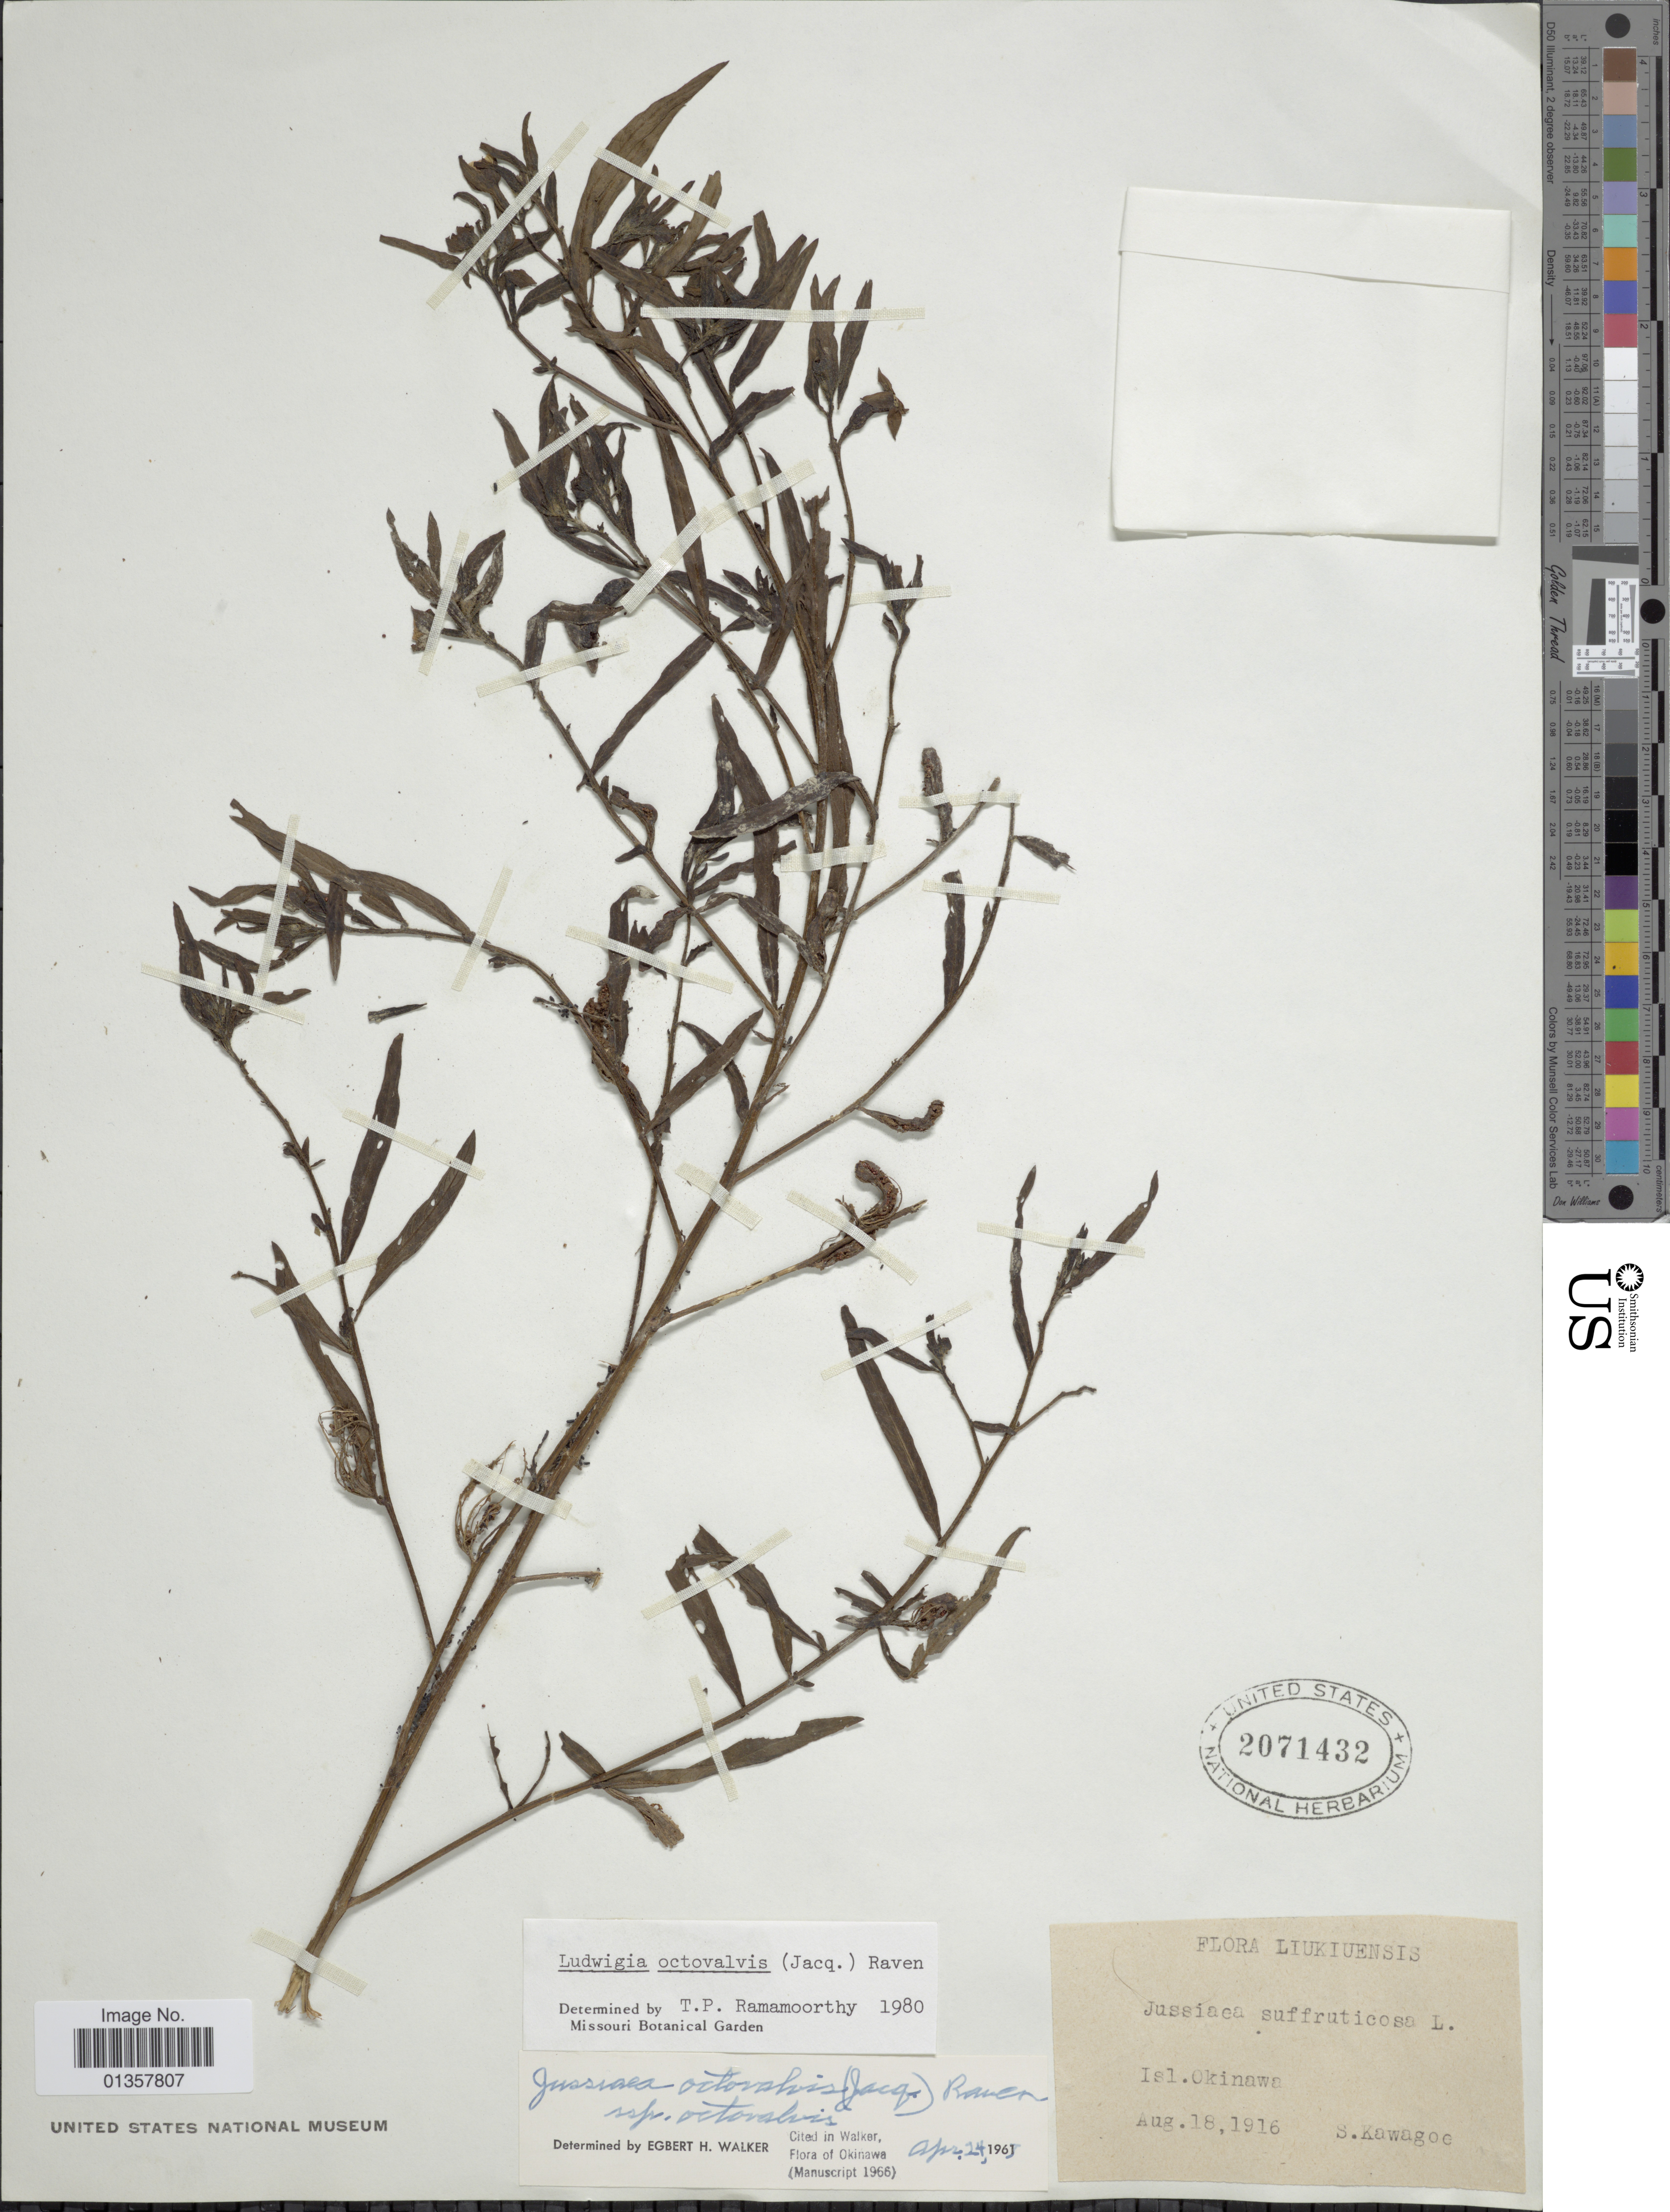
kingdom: Plantae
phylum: Tracheophyta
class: Magnoliopsida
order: Myrtales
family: Onagraceae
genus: Ludwigia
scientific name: Ludwigia octovalvis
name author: (Jacq.) P.H. Raven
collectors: S. Kawagoe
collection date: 1916-08-18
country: Japan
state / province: Okinawa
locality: Liukiuensis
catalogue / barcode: US 2071432